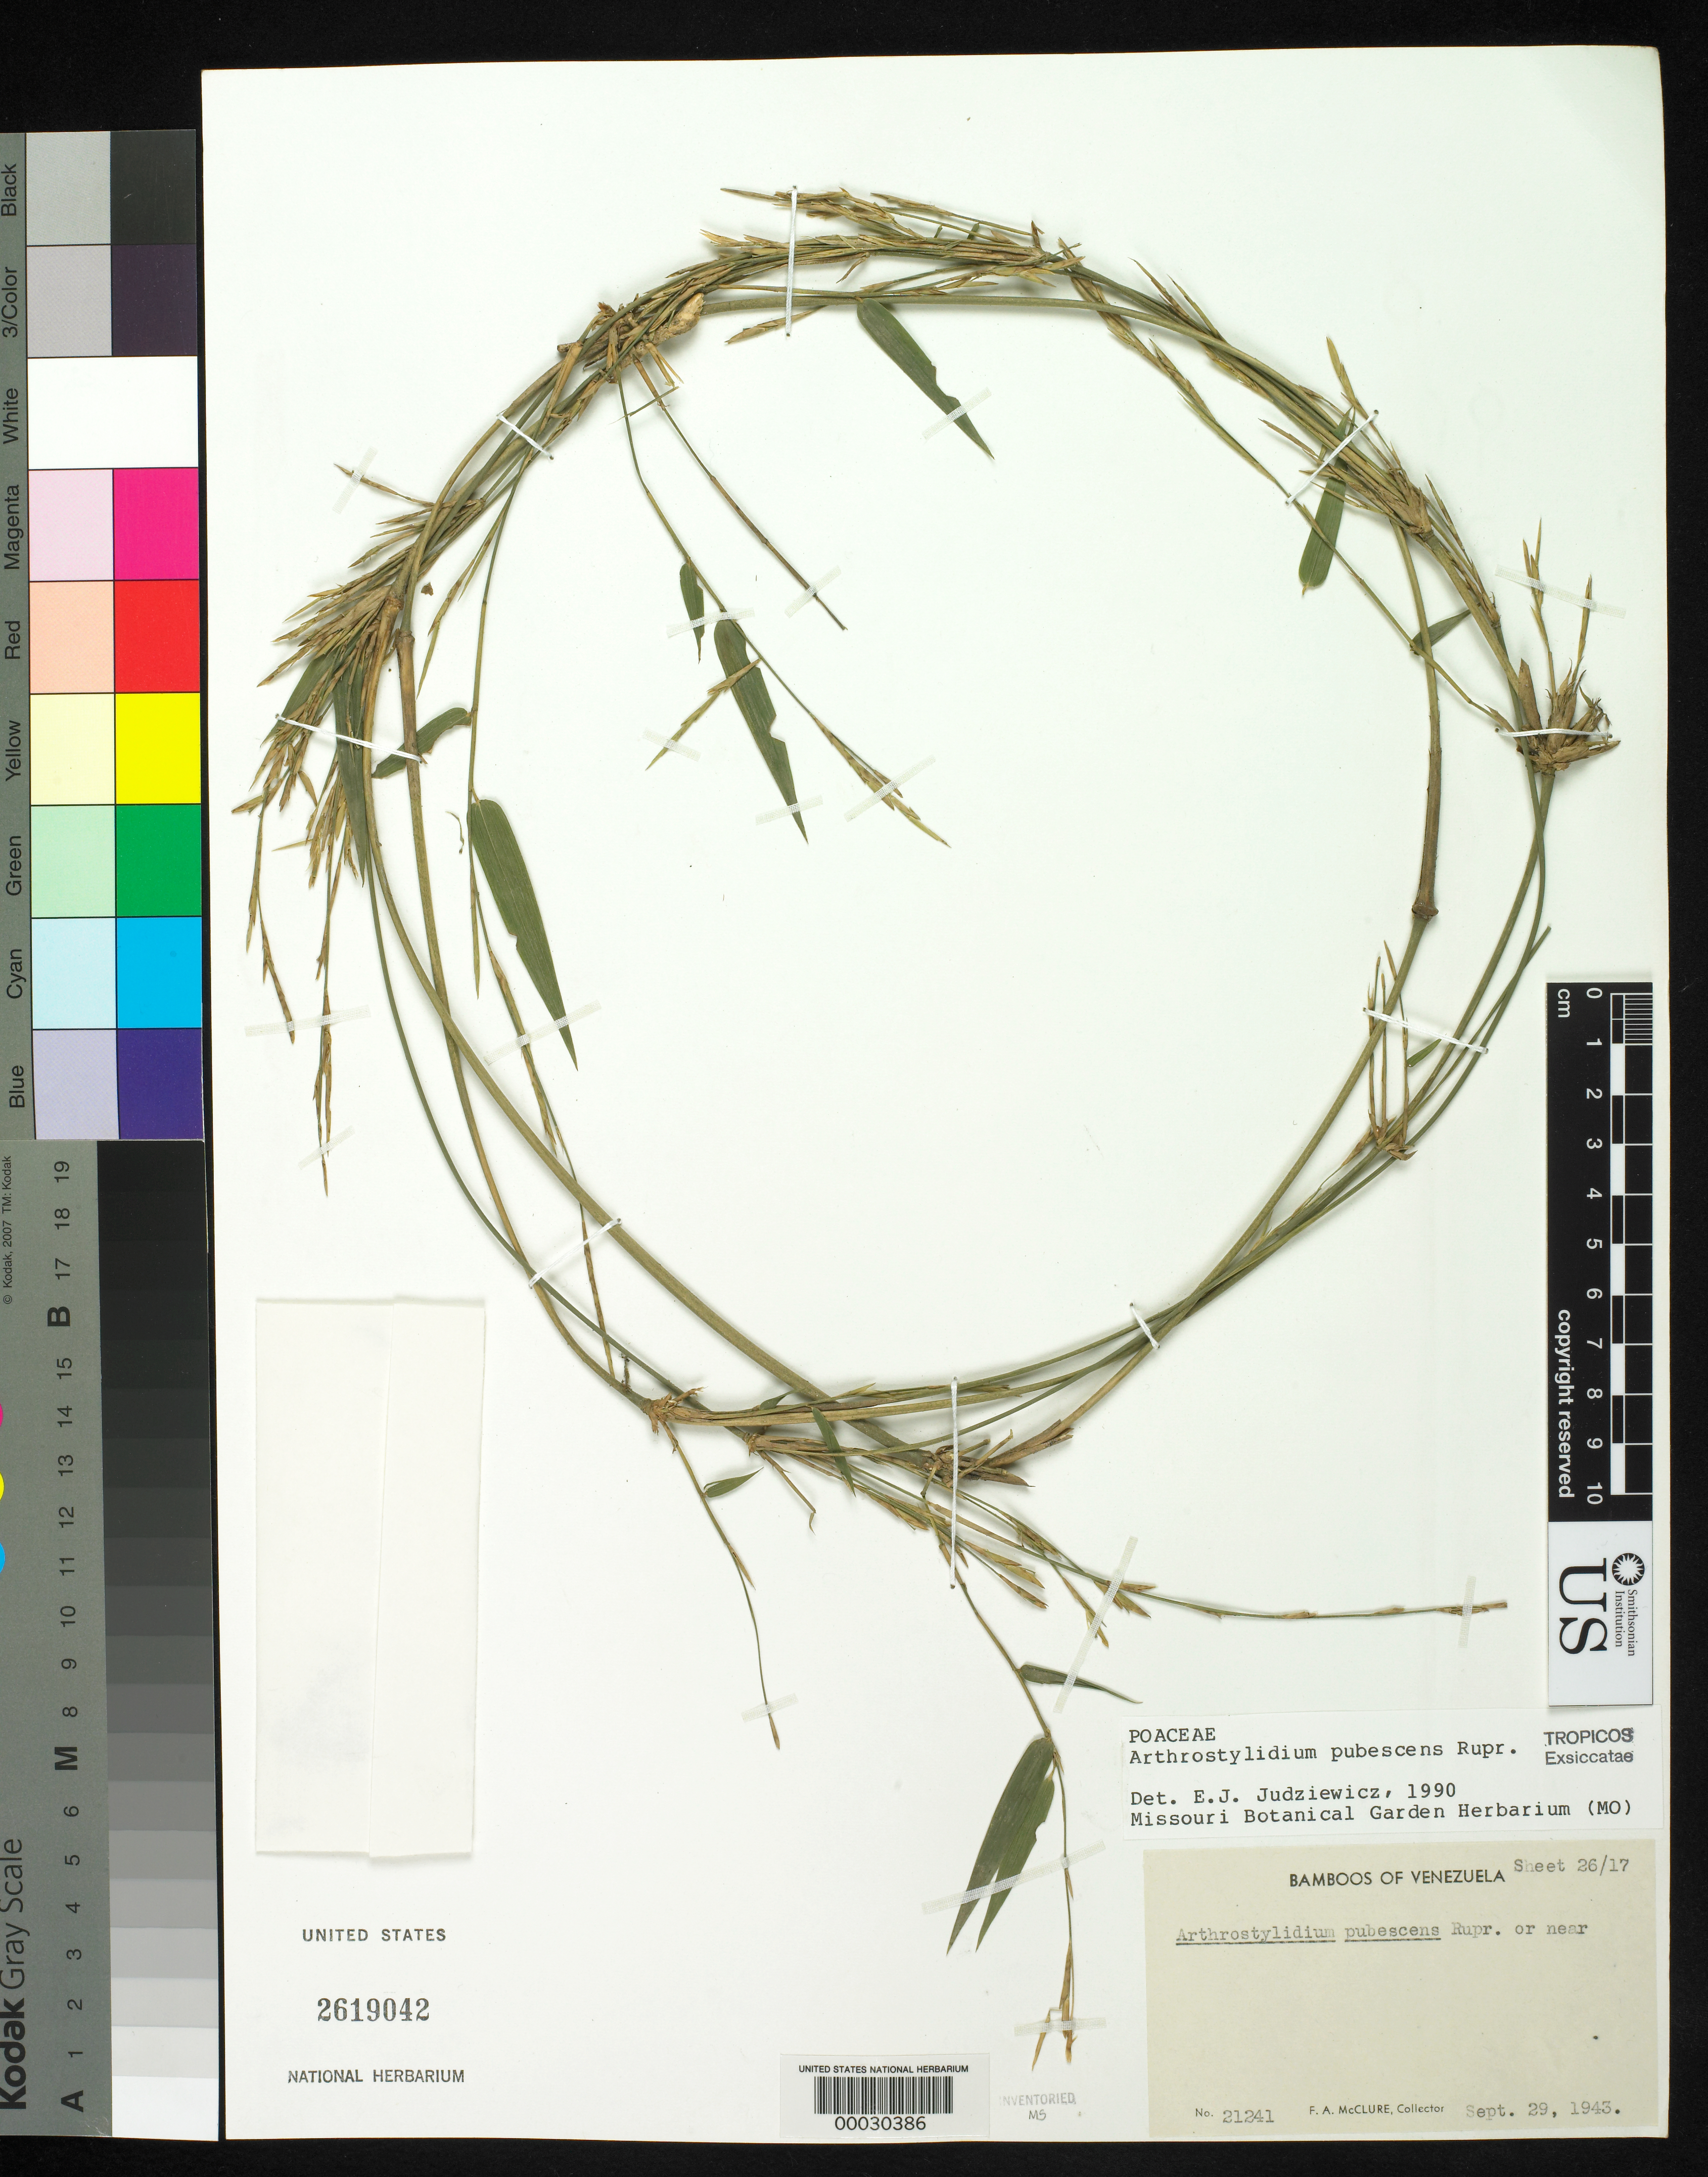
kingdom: Plantae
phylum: Tracheophyta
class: Liliopsida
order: Poales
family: Poaceae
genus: Arthrostylidium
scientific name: Arthrostylidium pubescens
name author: Rupr.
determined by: Judziewicz, E. J.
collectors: F. A. McClure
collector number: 21241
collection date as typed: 29 Sep 1943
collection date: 1943-09-29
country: Venezuela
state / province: Distrito Federal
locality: El junquito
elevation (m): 1200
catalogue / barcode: US 2619042